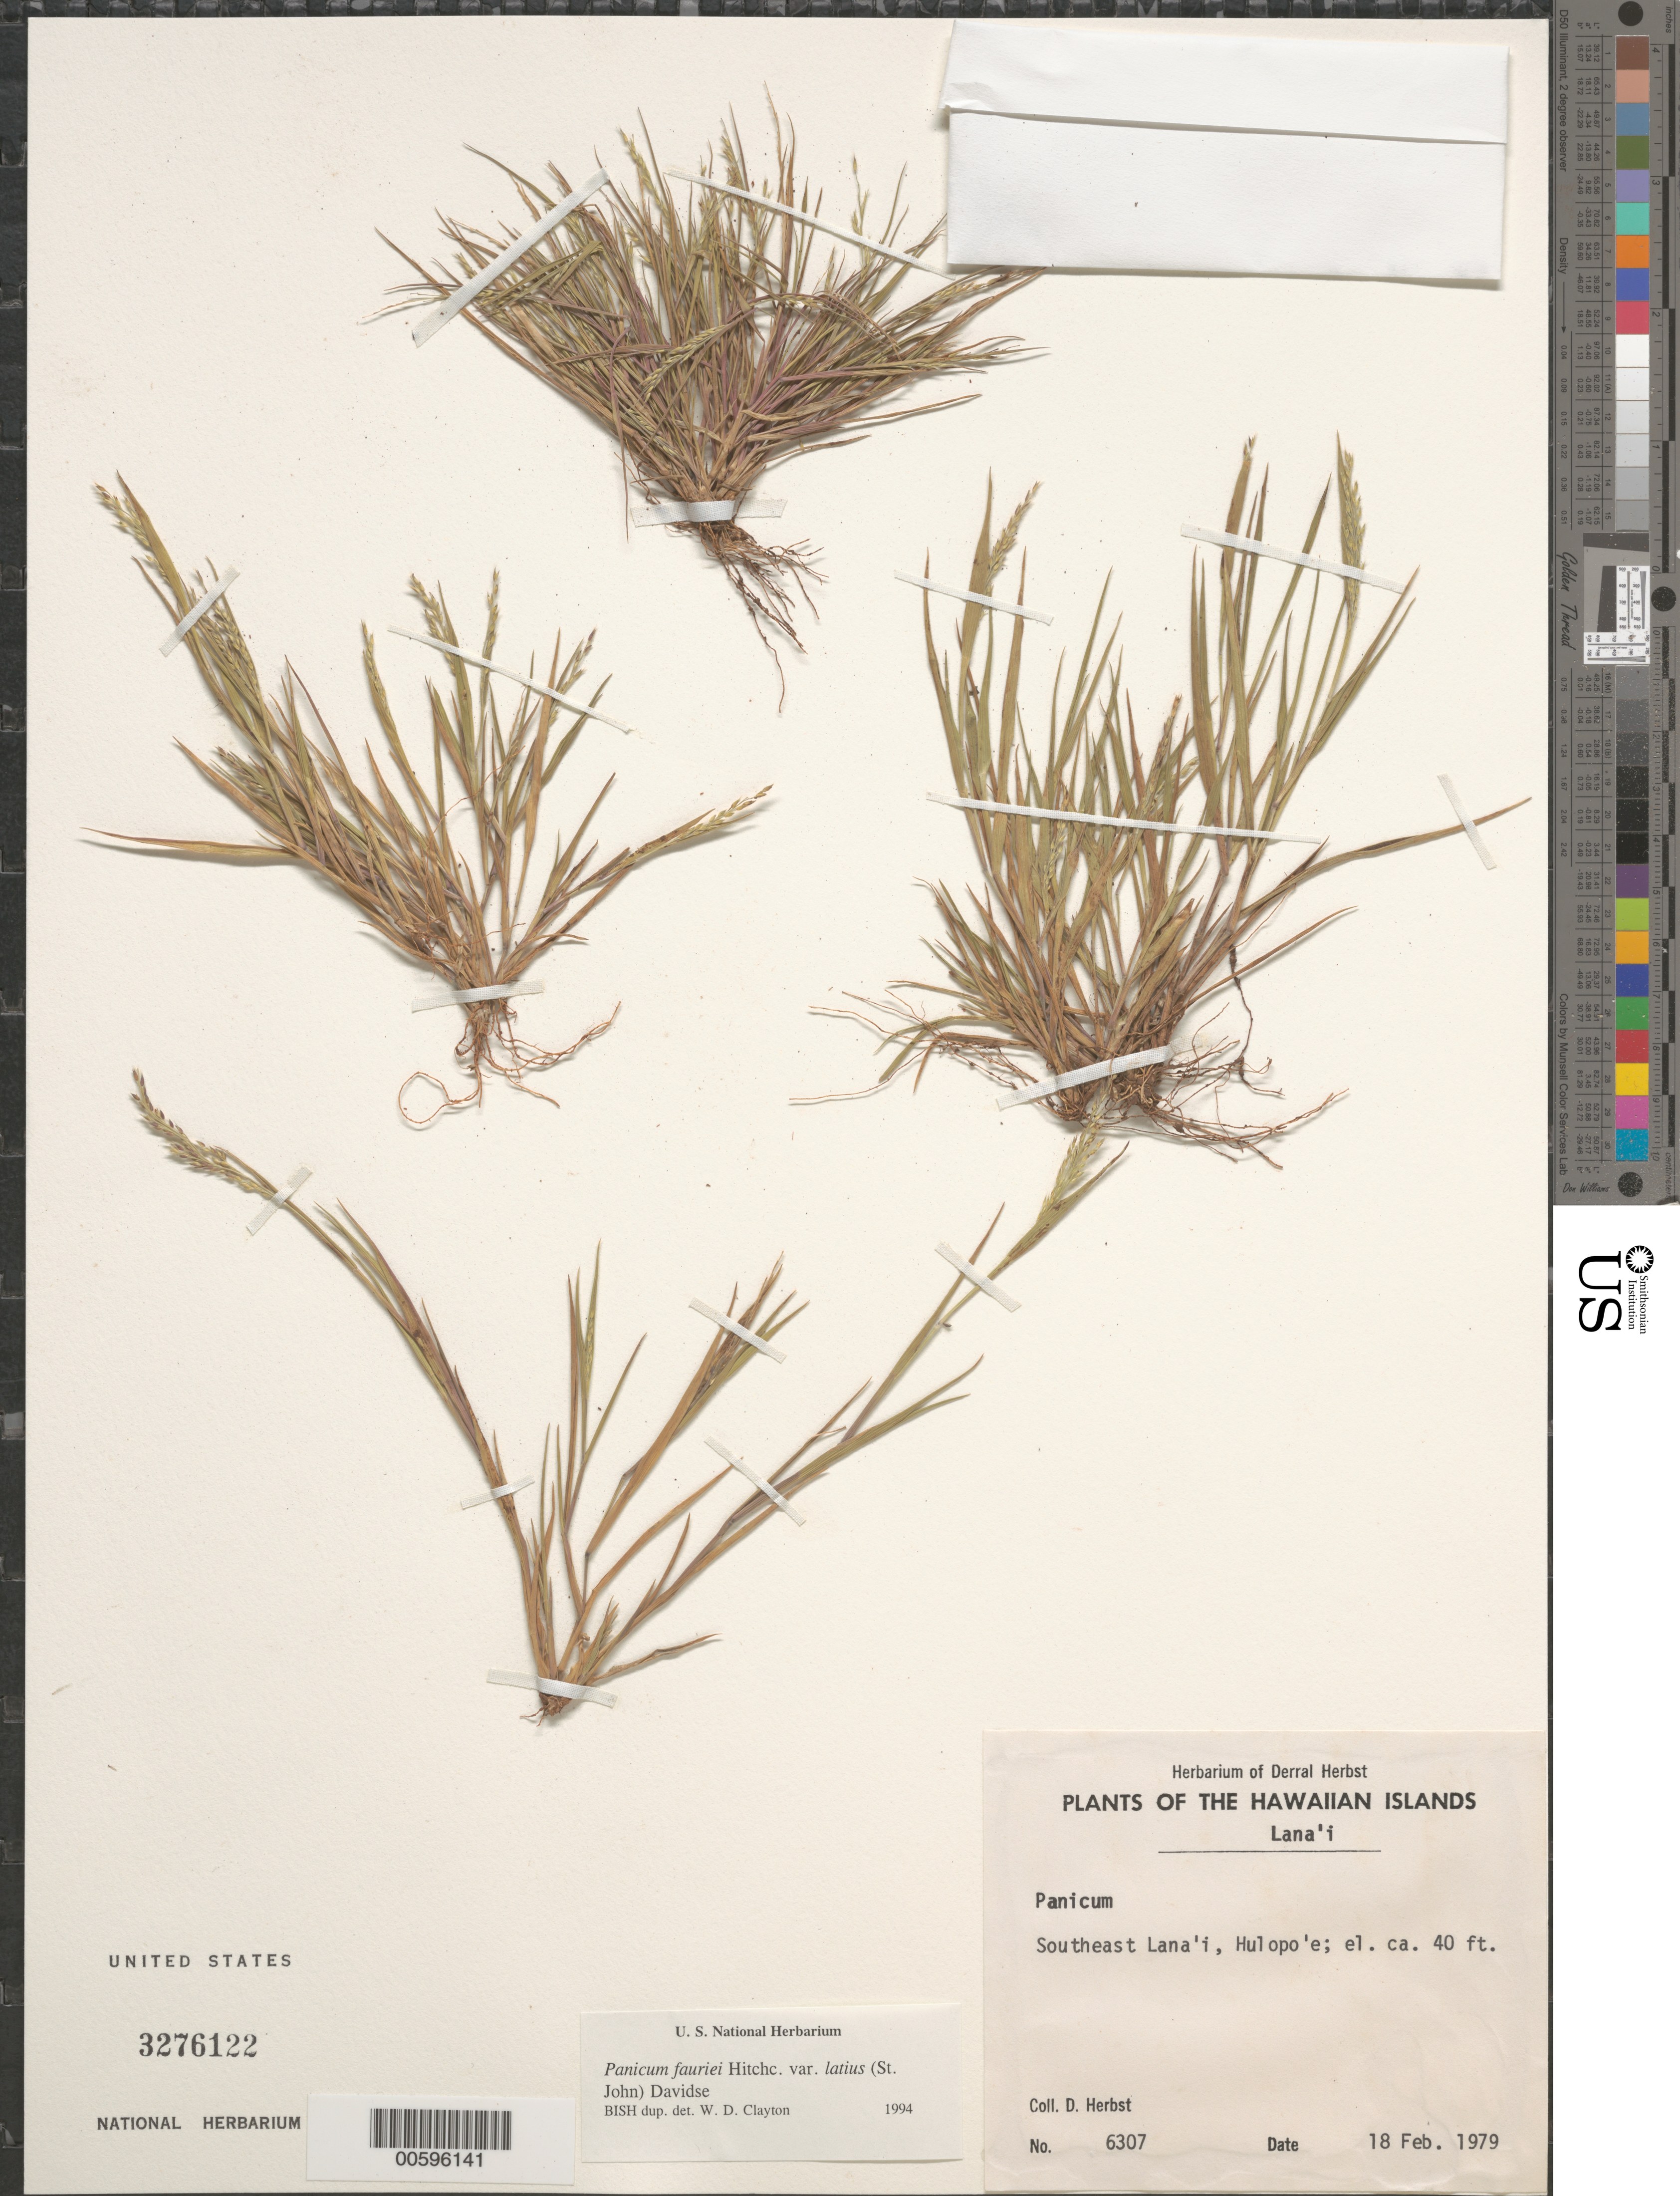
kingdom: Plantae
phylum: Tracheophyta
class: Liliopsida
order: Poales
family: Poaceae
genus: Panicum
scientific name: Panicum fauriei var. latius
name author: (H. St. John) Davidse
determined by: Clayton, W. D.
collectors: D. R. Herbst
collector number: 6307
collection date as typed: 18 Feb 1979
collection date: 1979-02-18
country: United States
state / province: Hawaii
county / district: Maui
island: Lana'i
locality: SE Lanai, Hulopo'e.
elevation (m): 12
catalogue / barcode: US 3276122